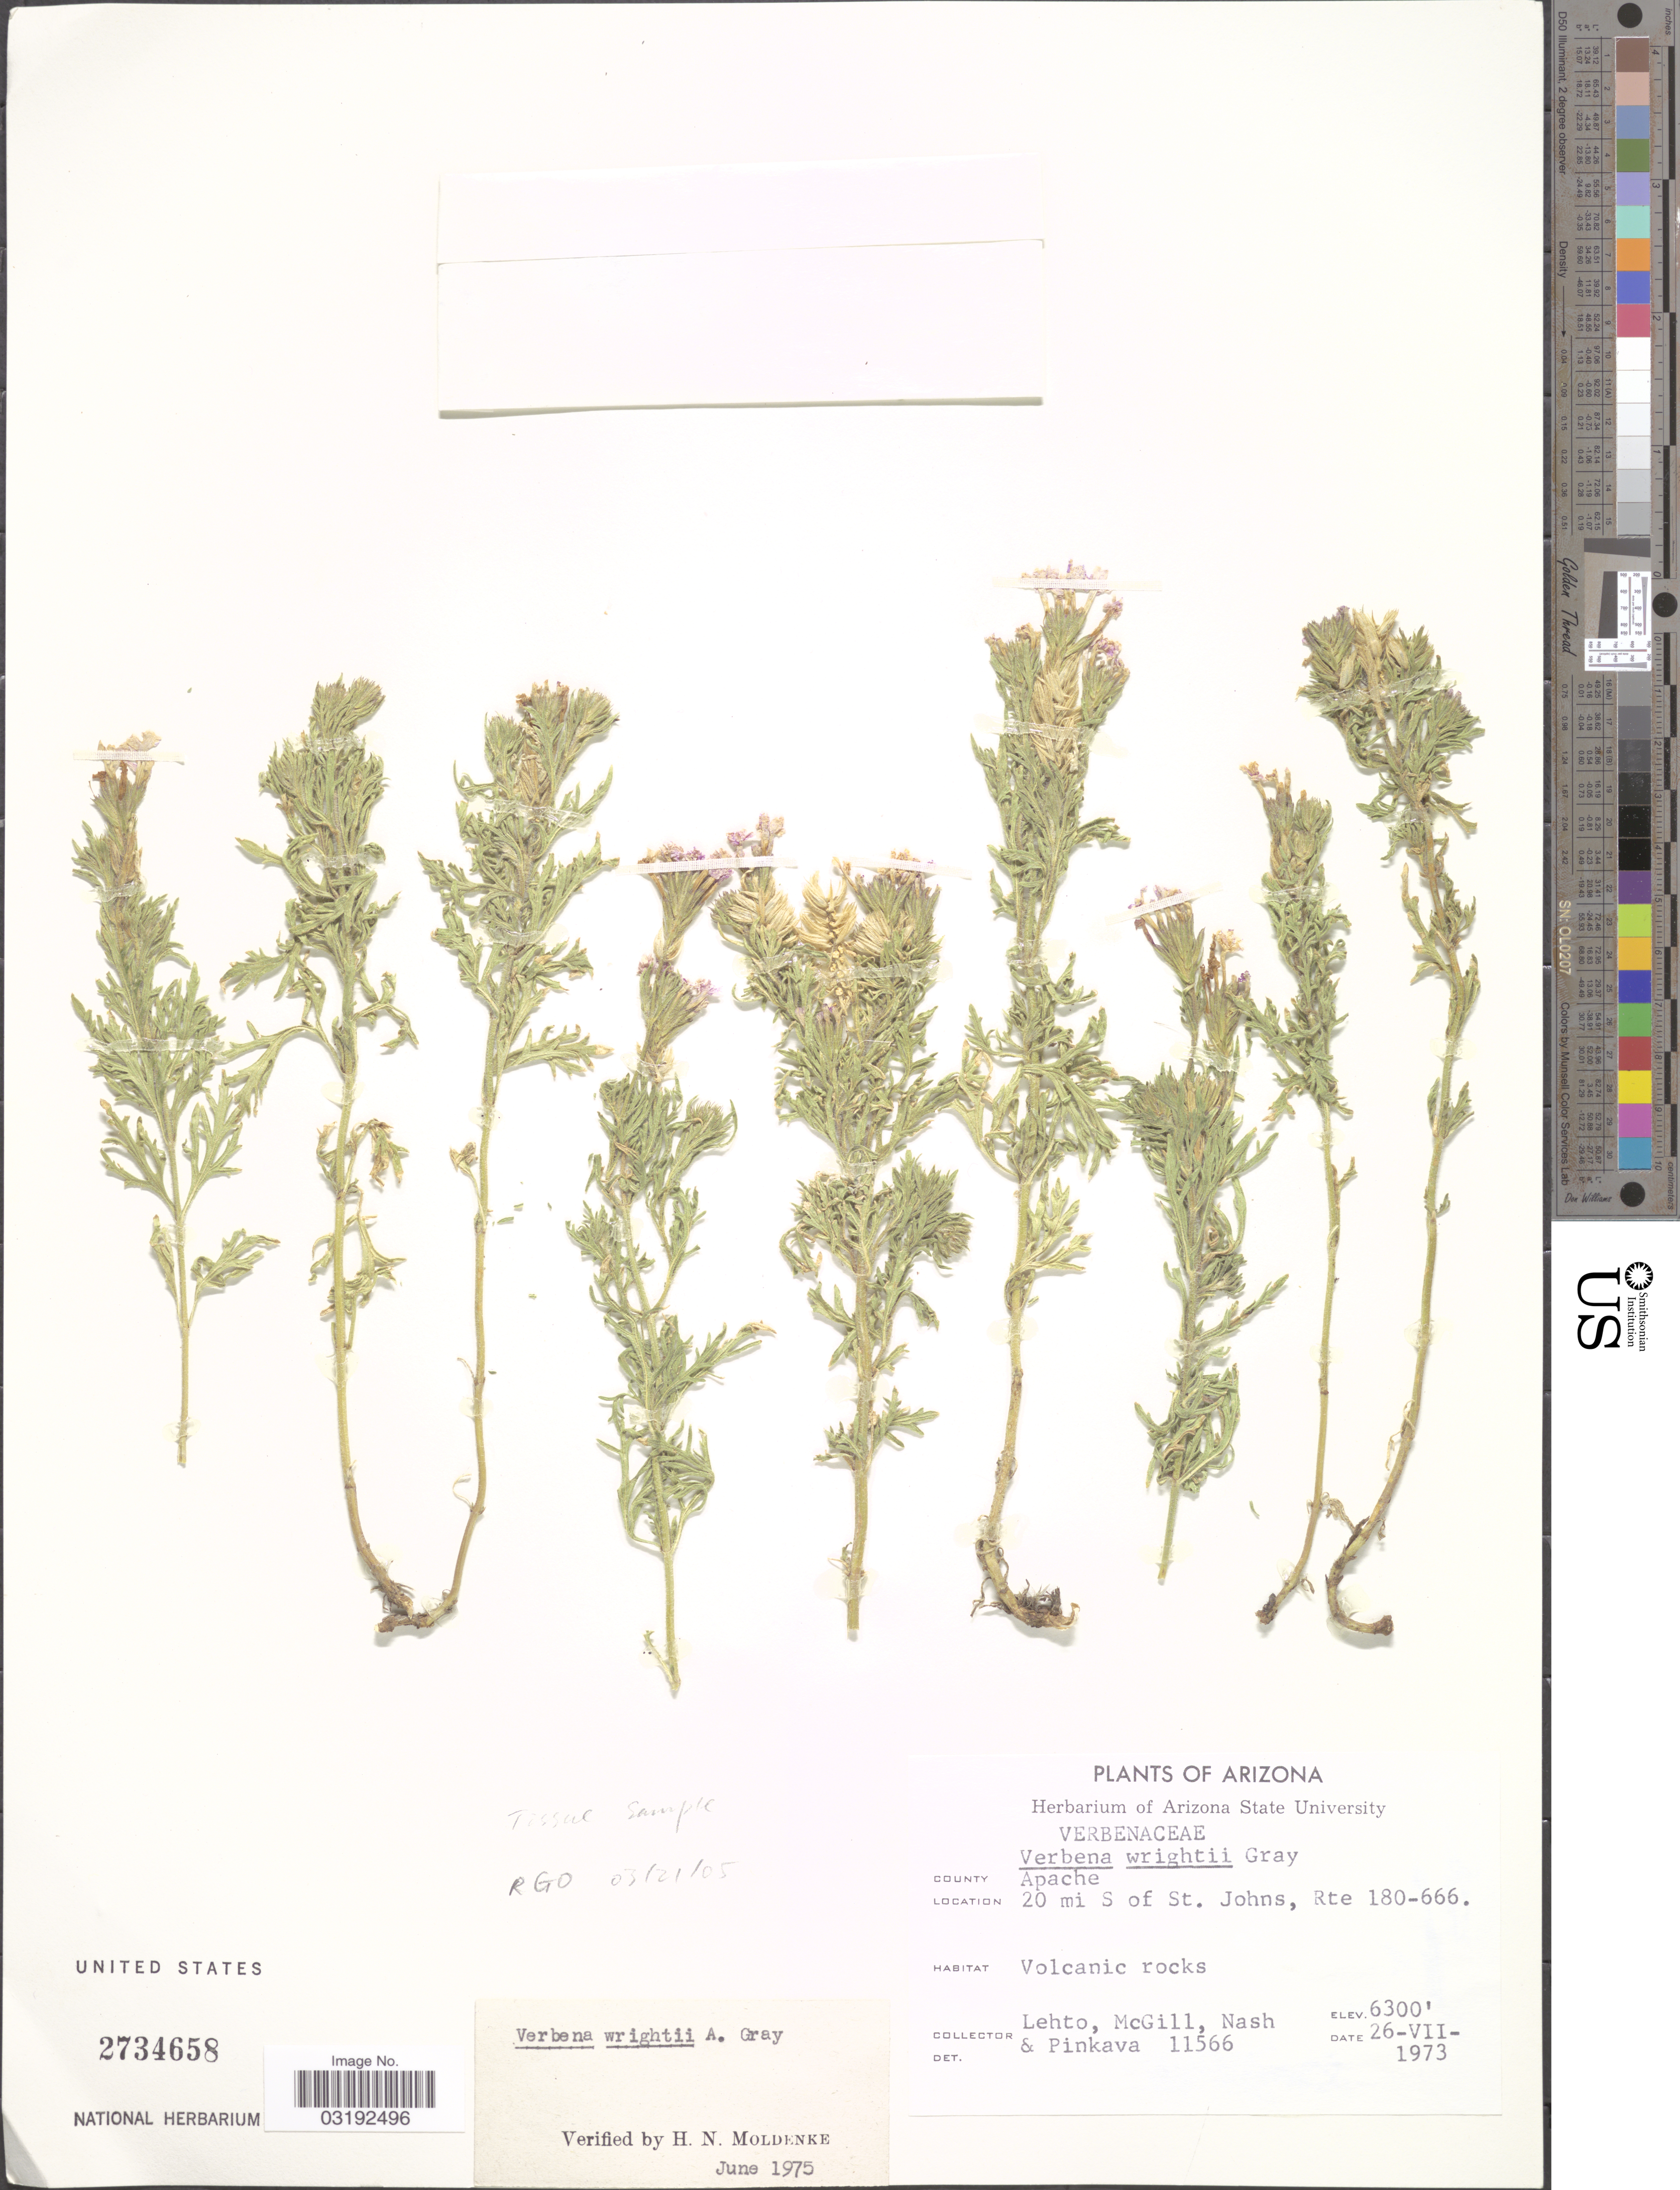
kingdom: Plantae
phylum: Tracheophyta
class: Magnoliopsida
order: Lamiales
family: Verbenaceae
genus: Verbena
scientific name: Verbena wrightii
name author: A. Gray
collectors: -. Lehto, -. McGill, -- Nash & -. Pinkava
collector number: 11566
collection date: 1973-07-26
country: United States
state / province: Arizona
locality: County: Apache. 20 mi. S of St. Johns, Rte 180-666.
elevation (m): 1920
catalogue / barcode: US 2734658